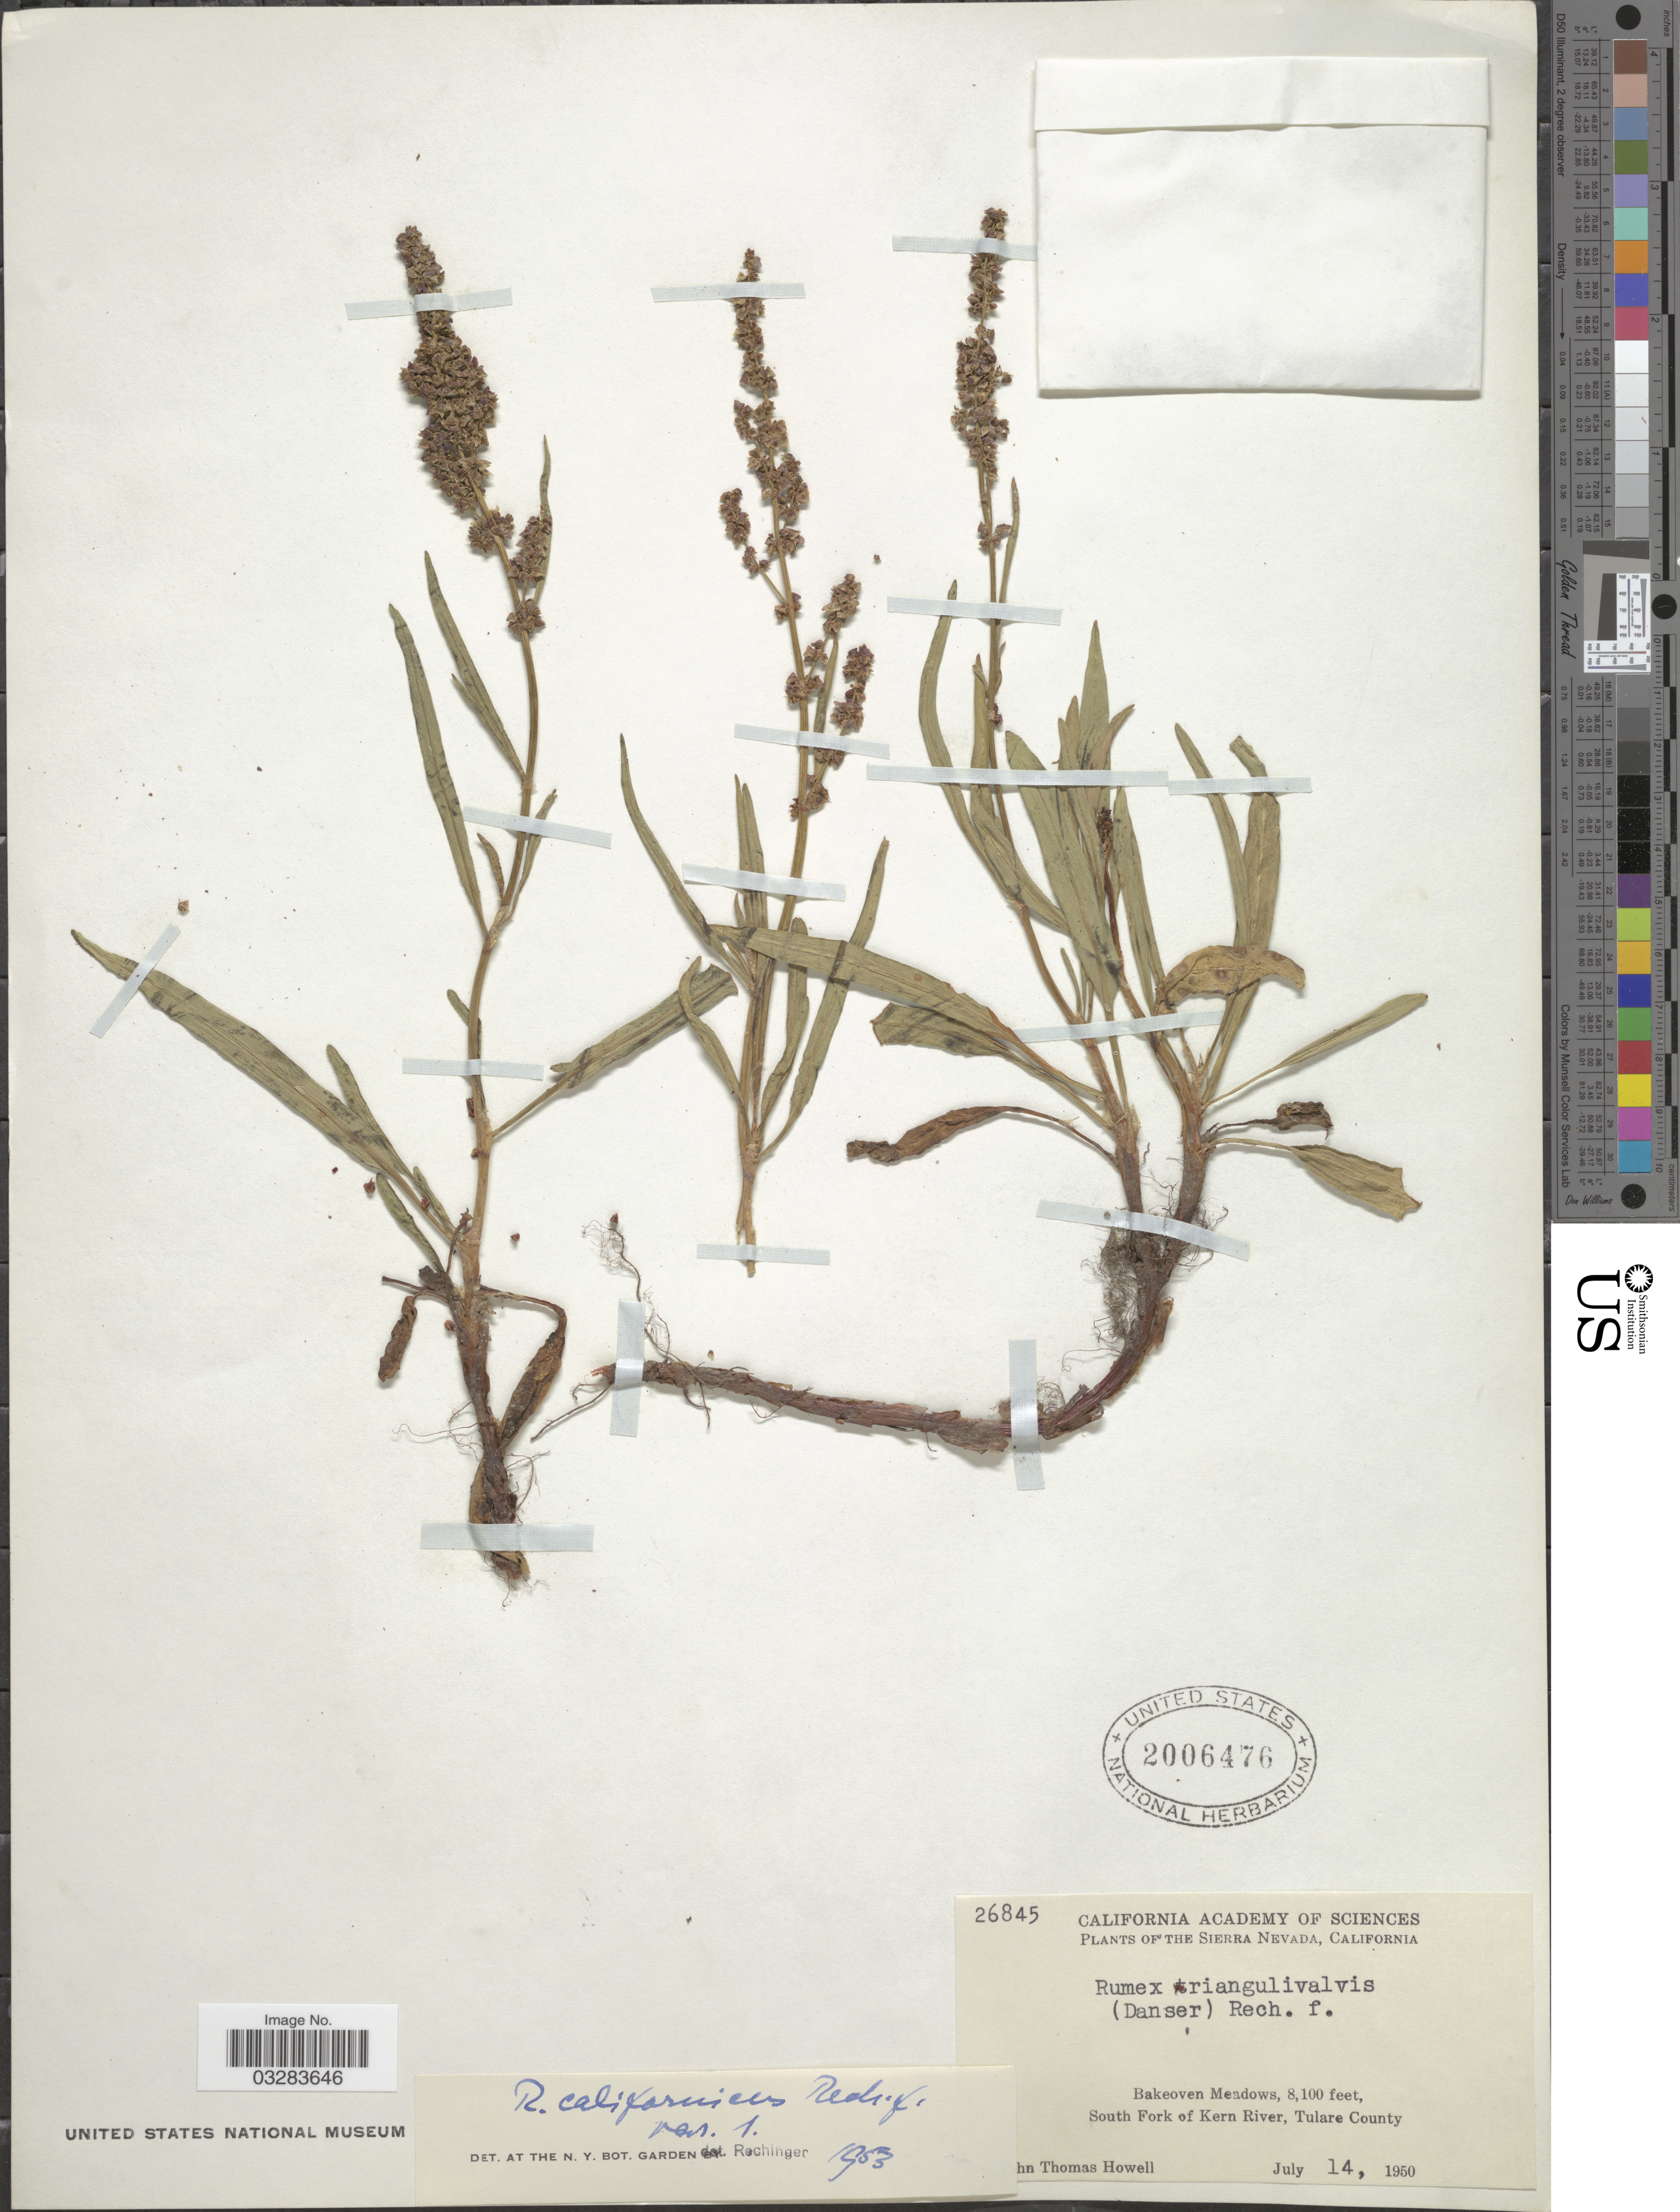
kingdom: Plantae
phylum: Tracheophyta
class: Magnoliopsida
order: Caryophyllales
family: Polygonaceae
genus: Rumex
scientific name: Rumex californicus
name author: Rech. f.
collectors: J. T. Howell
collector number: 26845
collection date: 1950-07-14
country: United States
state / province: California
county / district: Tulare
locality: Sierra Nevada. Bakeoven Meadows, South Fork of Kern River, Tulare County.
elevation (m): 2469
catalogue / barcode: US 2006476